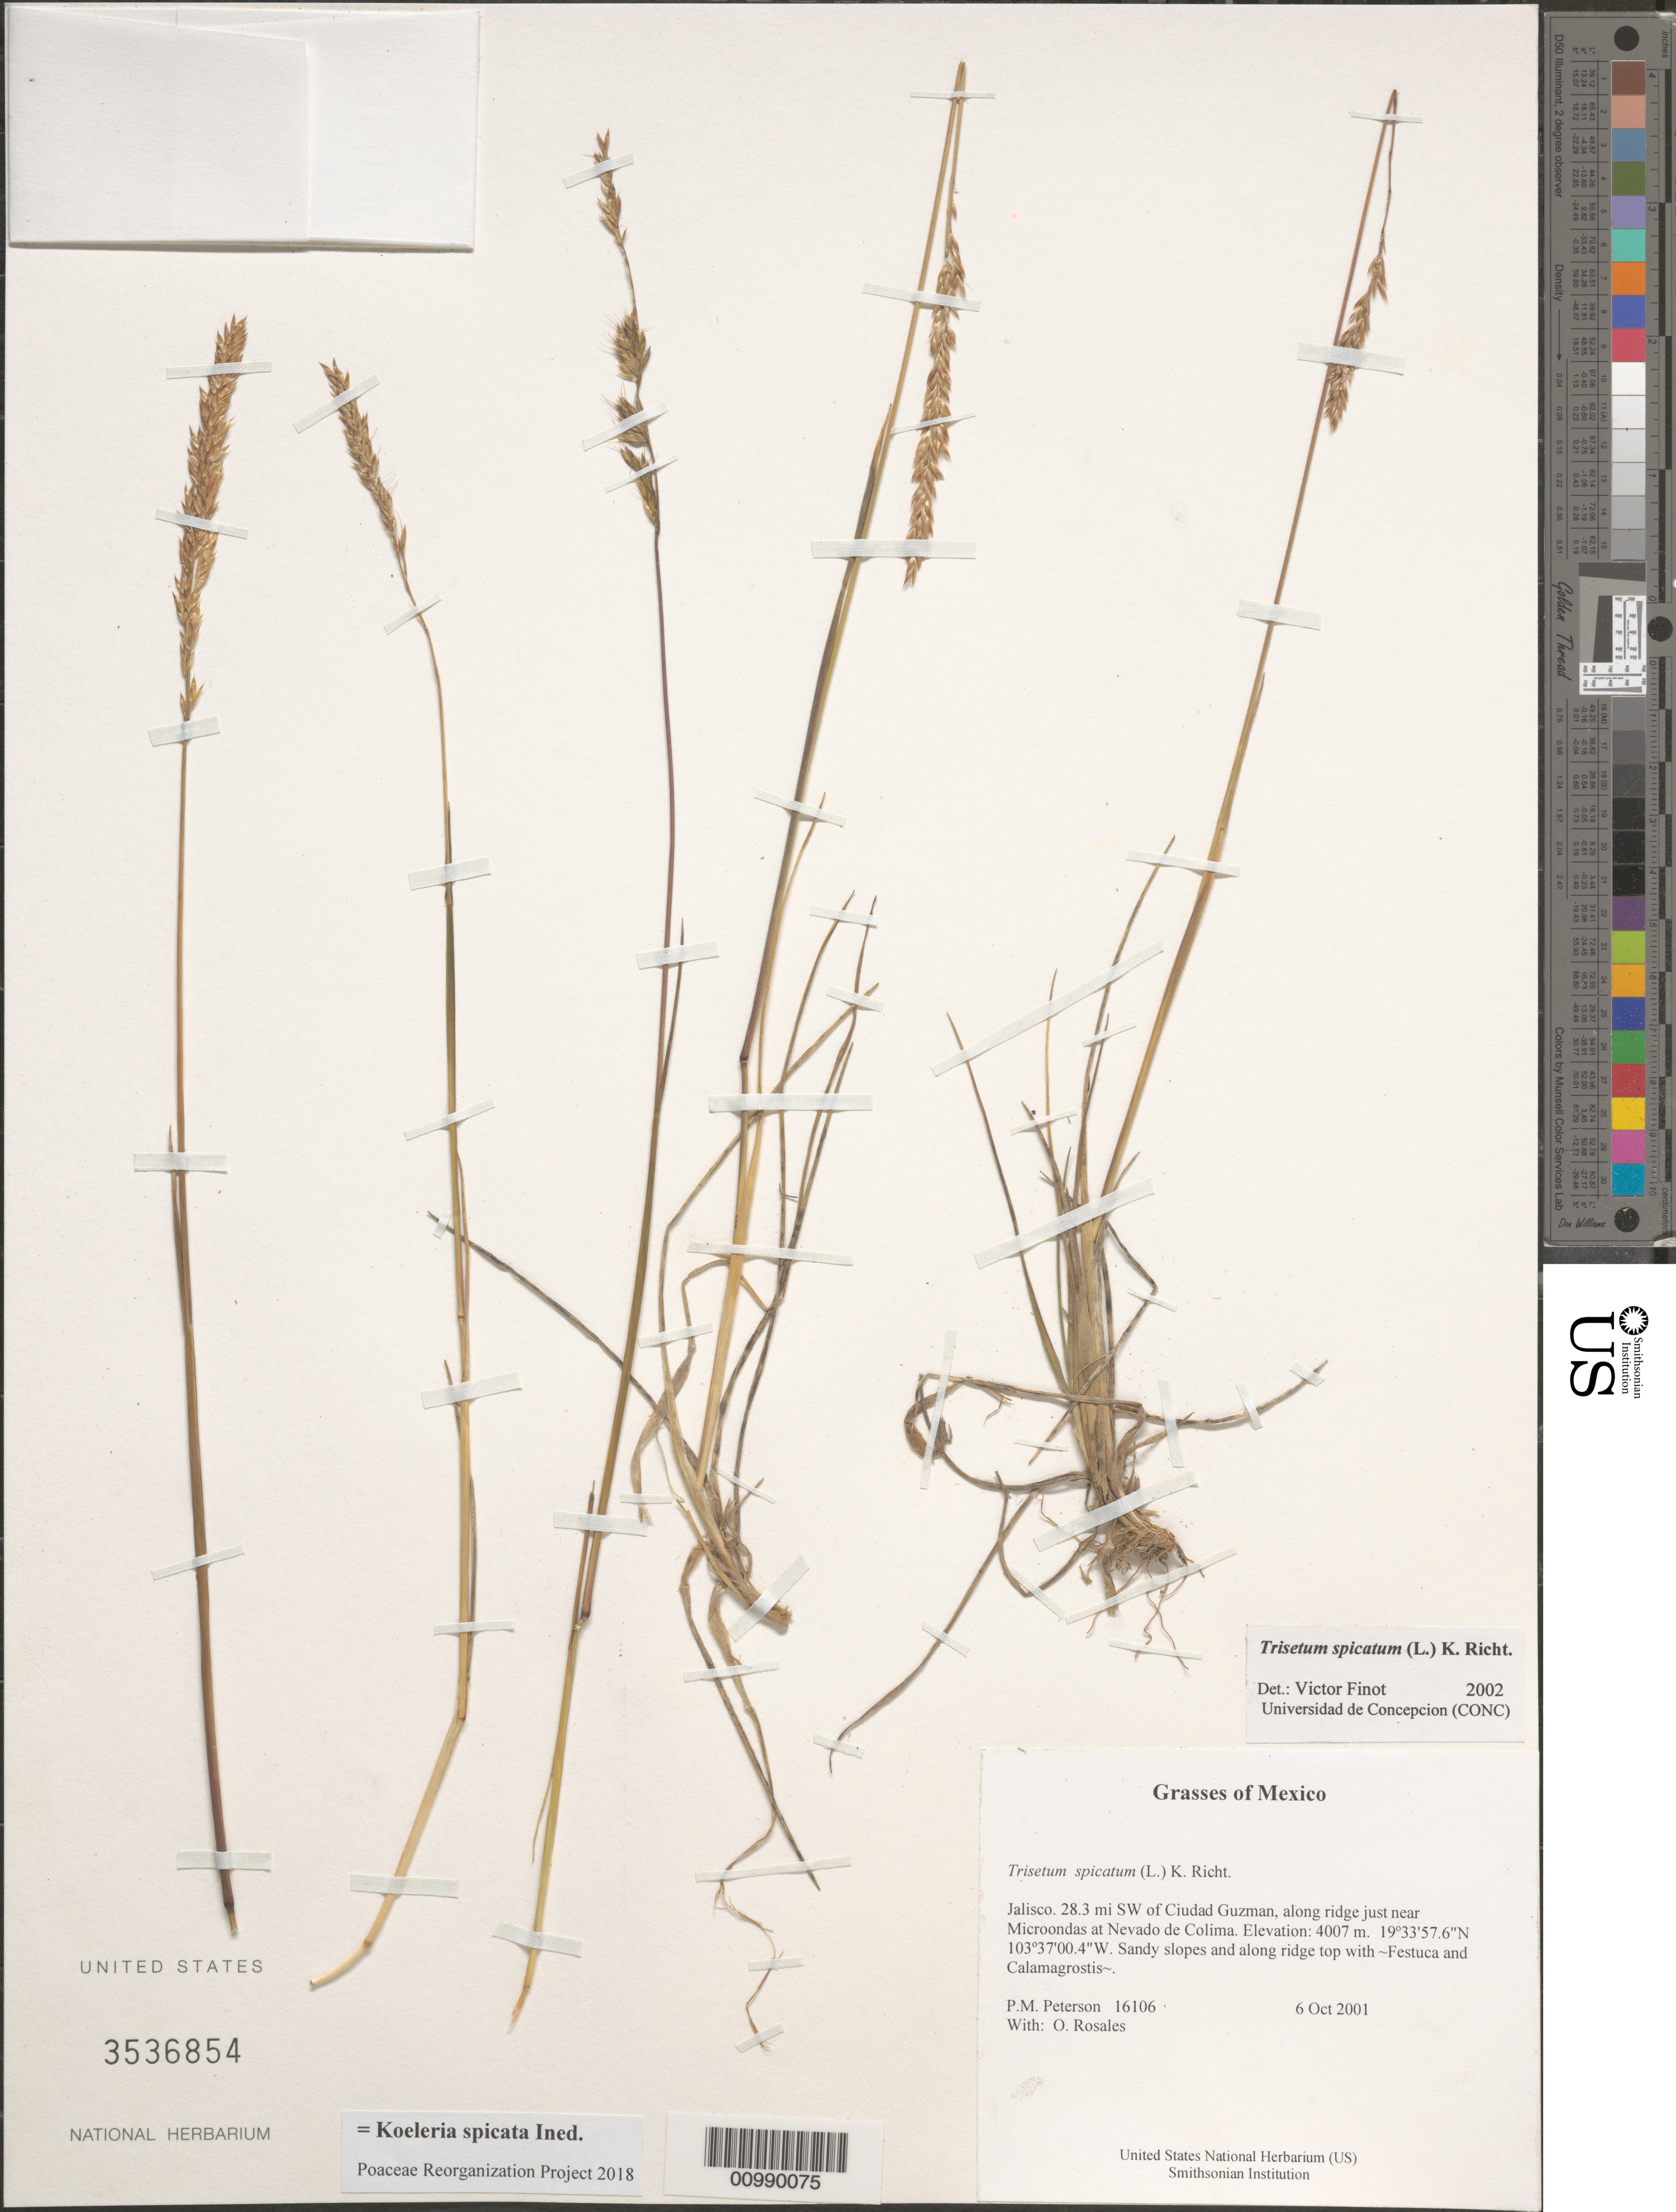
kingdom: Plantae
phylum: Tracheophyta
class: Liliopsida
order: Poales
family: Poaceae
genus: Koeleria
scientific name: Koeleria spicata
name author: (L.) Barberá et al.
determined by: Poaceae Reorganization Project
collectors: P. M. Peterson & O. Rosales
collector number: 16106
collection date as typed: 06 Oct 2001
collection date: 2001-10-06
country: Mexico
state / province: Jalisco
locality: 28.3 mi SW of Ciudad Guzman, along ridge just near Microondas at Nevado de Colima.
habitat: Sandy slopes and along ridge top with ~Festuca and Calamagrostis~.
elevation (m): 4007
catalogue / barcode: US 3536854